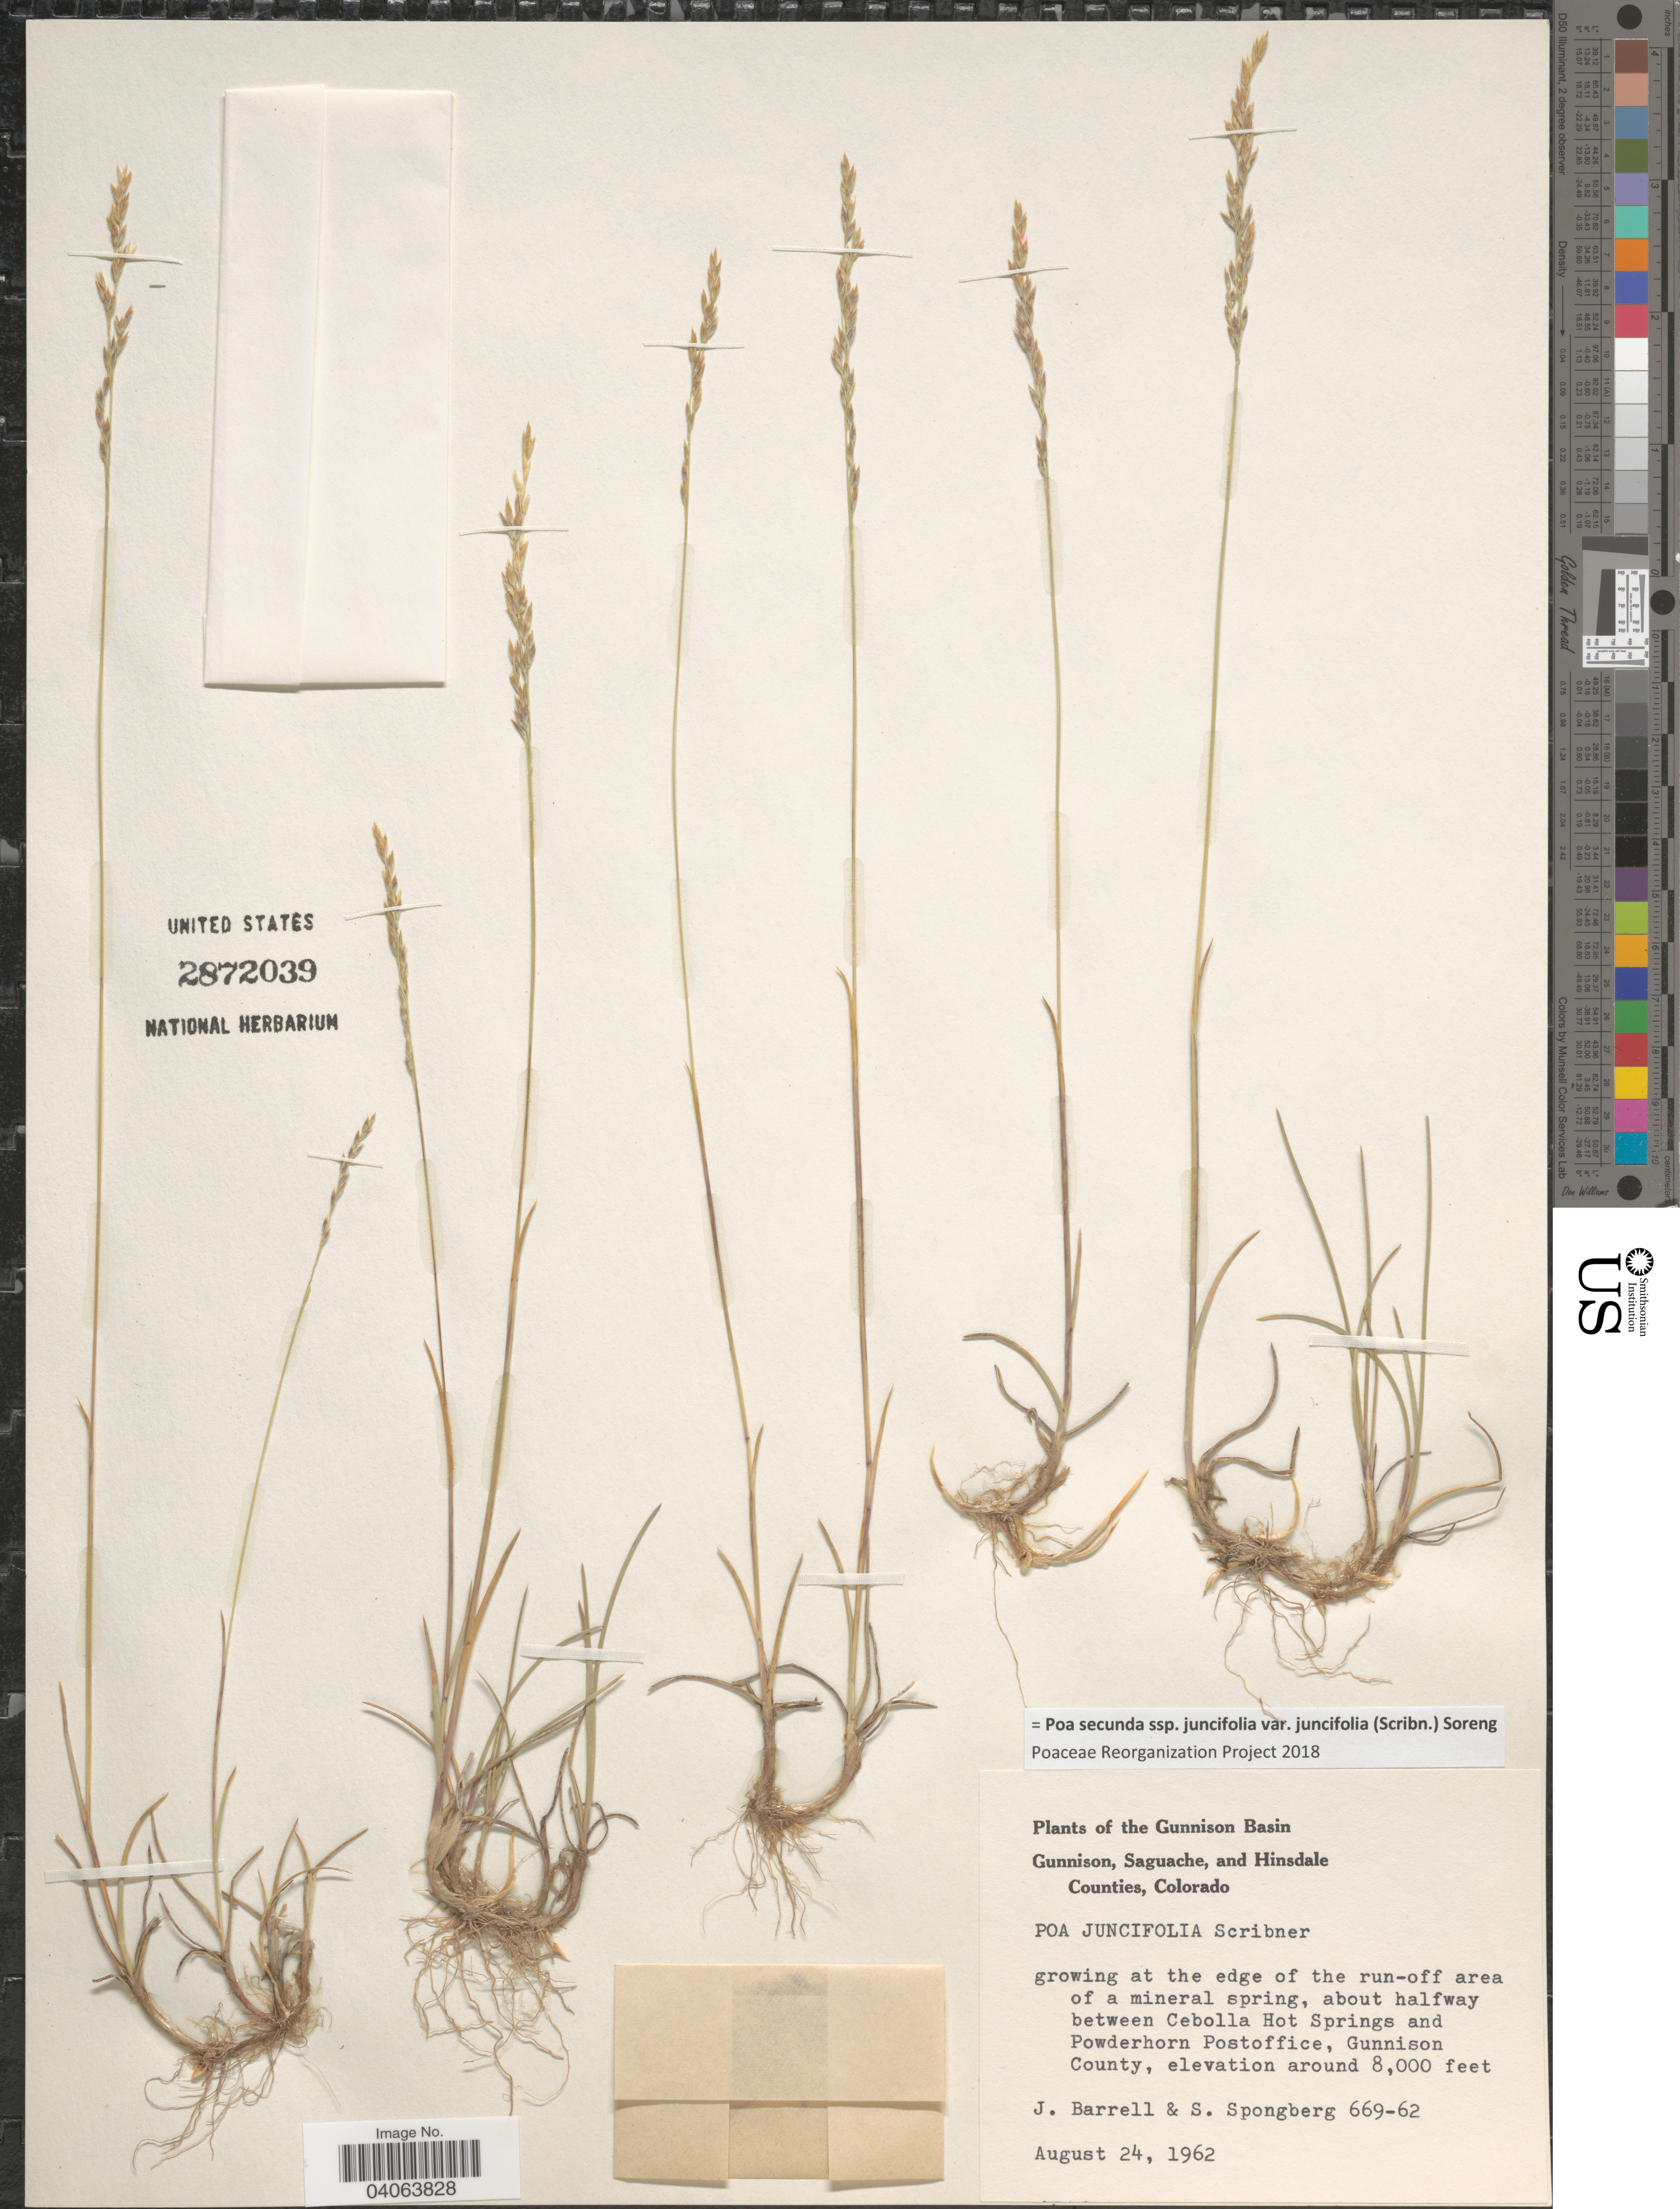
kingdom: Plantae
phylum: Tracheophyta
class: Liliopsida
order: Poales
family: Poaceae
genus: Poa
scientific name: Poa secunda subsp. juncifolia var. juncifolia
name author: (Scribn.) Soreng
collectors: J. Barrell & S. A.Spongberg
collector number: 669-62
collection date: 1962-08-24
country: United States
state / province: Colorado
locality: Gunnison Basin. At the edge of the run-off area of a mineral spring, about halfway between Cebolla Hot Springs and Powderhorn Postoffice, Gunnison County.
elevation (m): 2438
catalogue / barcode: US 2872039